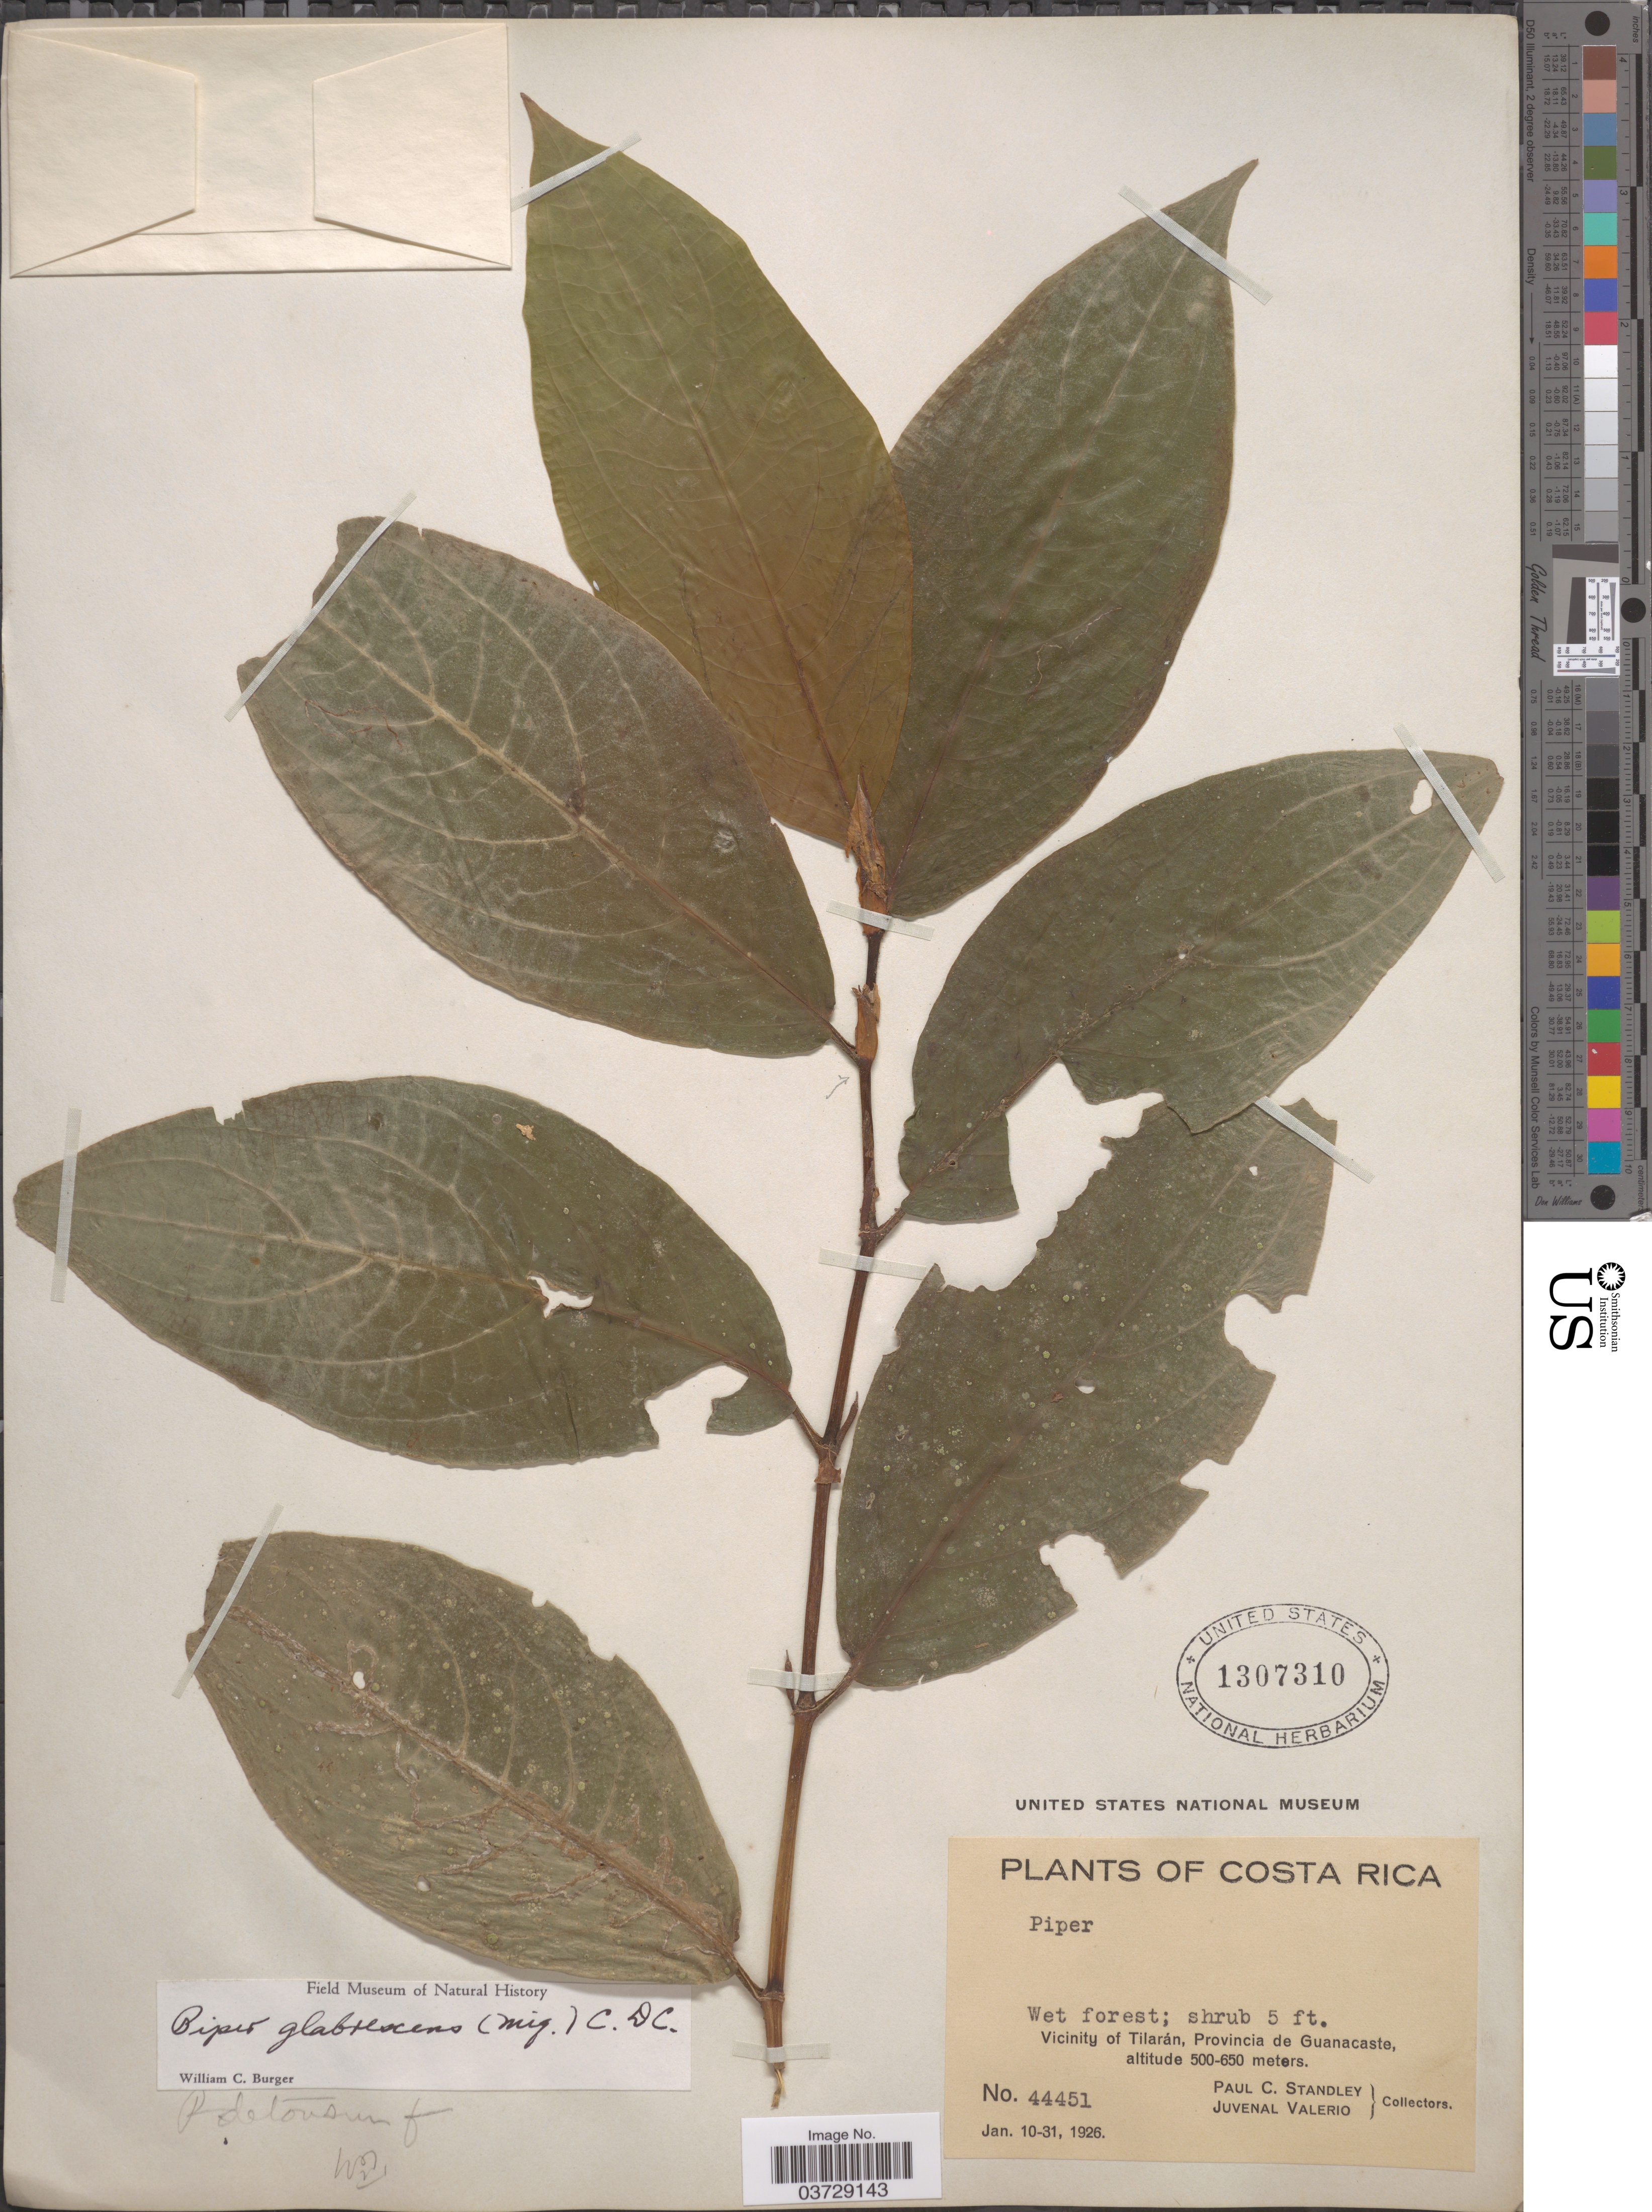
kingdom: Plantae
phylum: Tracheophyta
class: Magnoliopsida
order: Piperales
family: Piperaceae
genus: Piper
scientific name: Piper glabrescens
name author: (Miq.) C. DC.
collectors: P. C. Standley & J. Valerio R.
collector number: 44451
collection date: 1926-01-10/1926-01-31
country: Costa Rica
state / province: Guanacaste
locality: Vicinity of Tilarán.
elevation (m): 500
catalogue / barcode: US 1307310